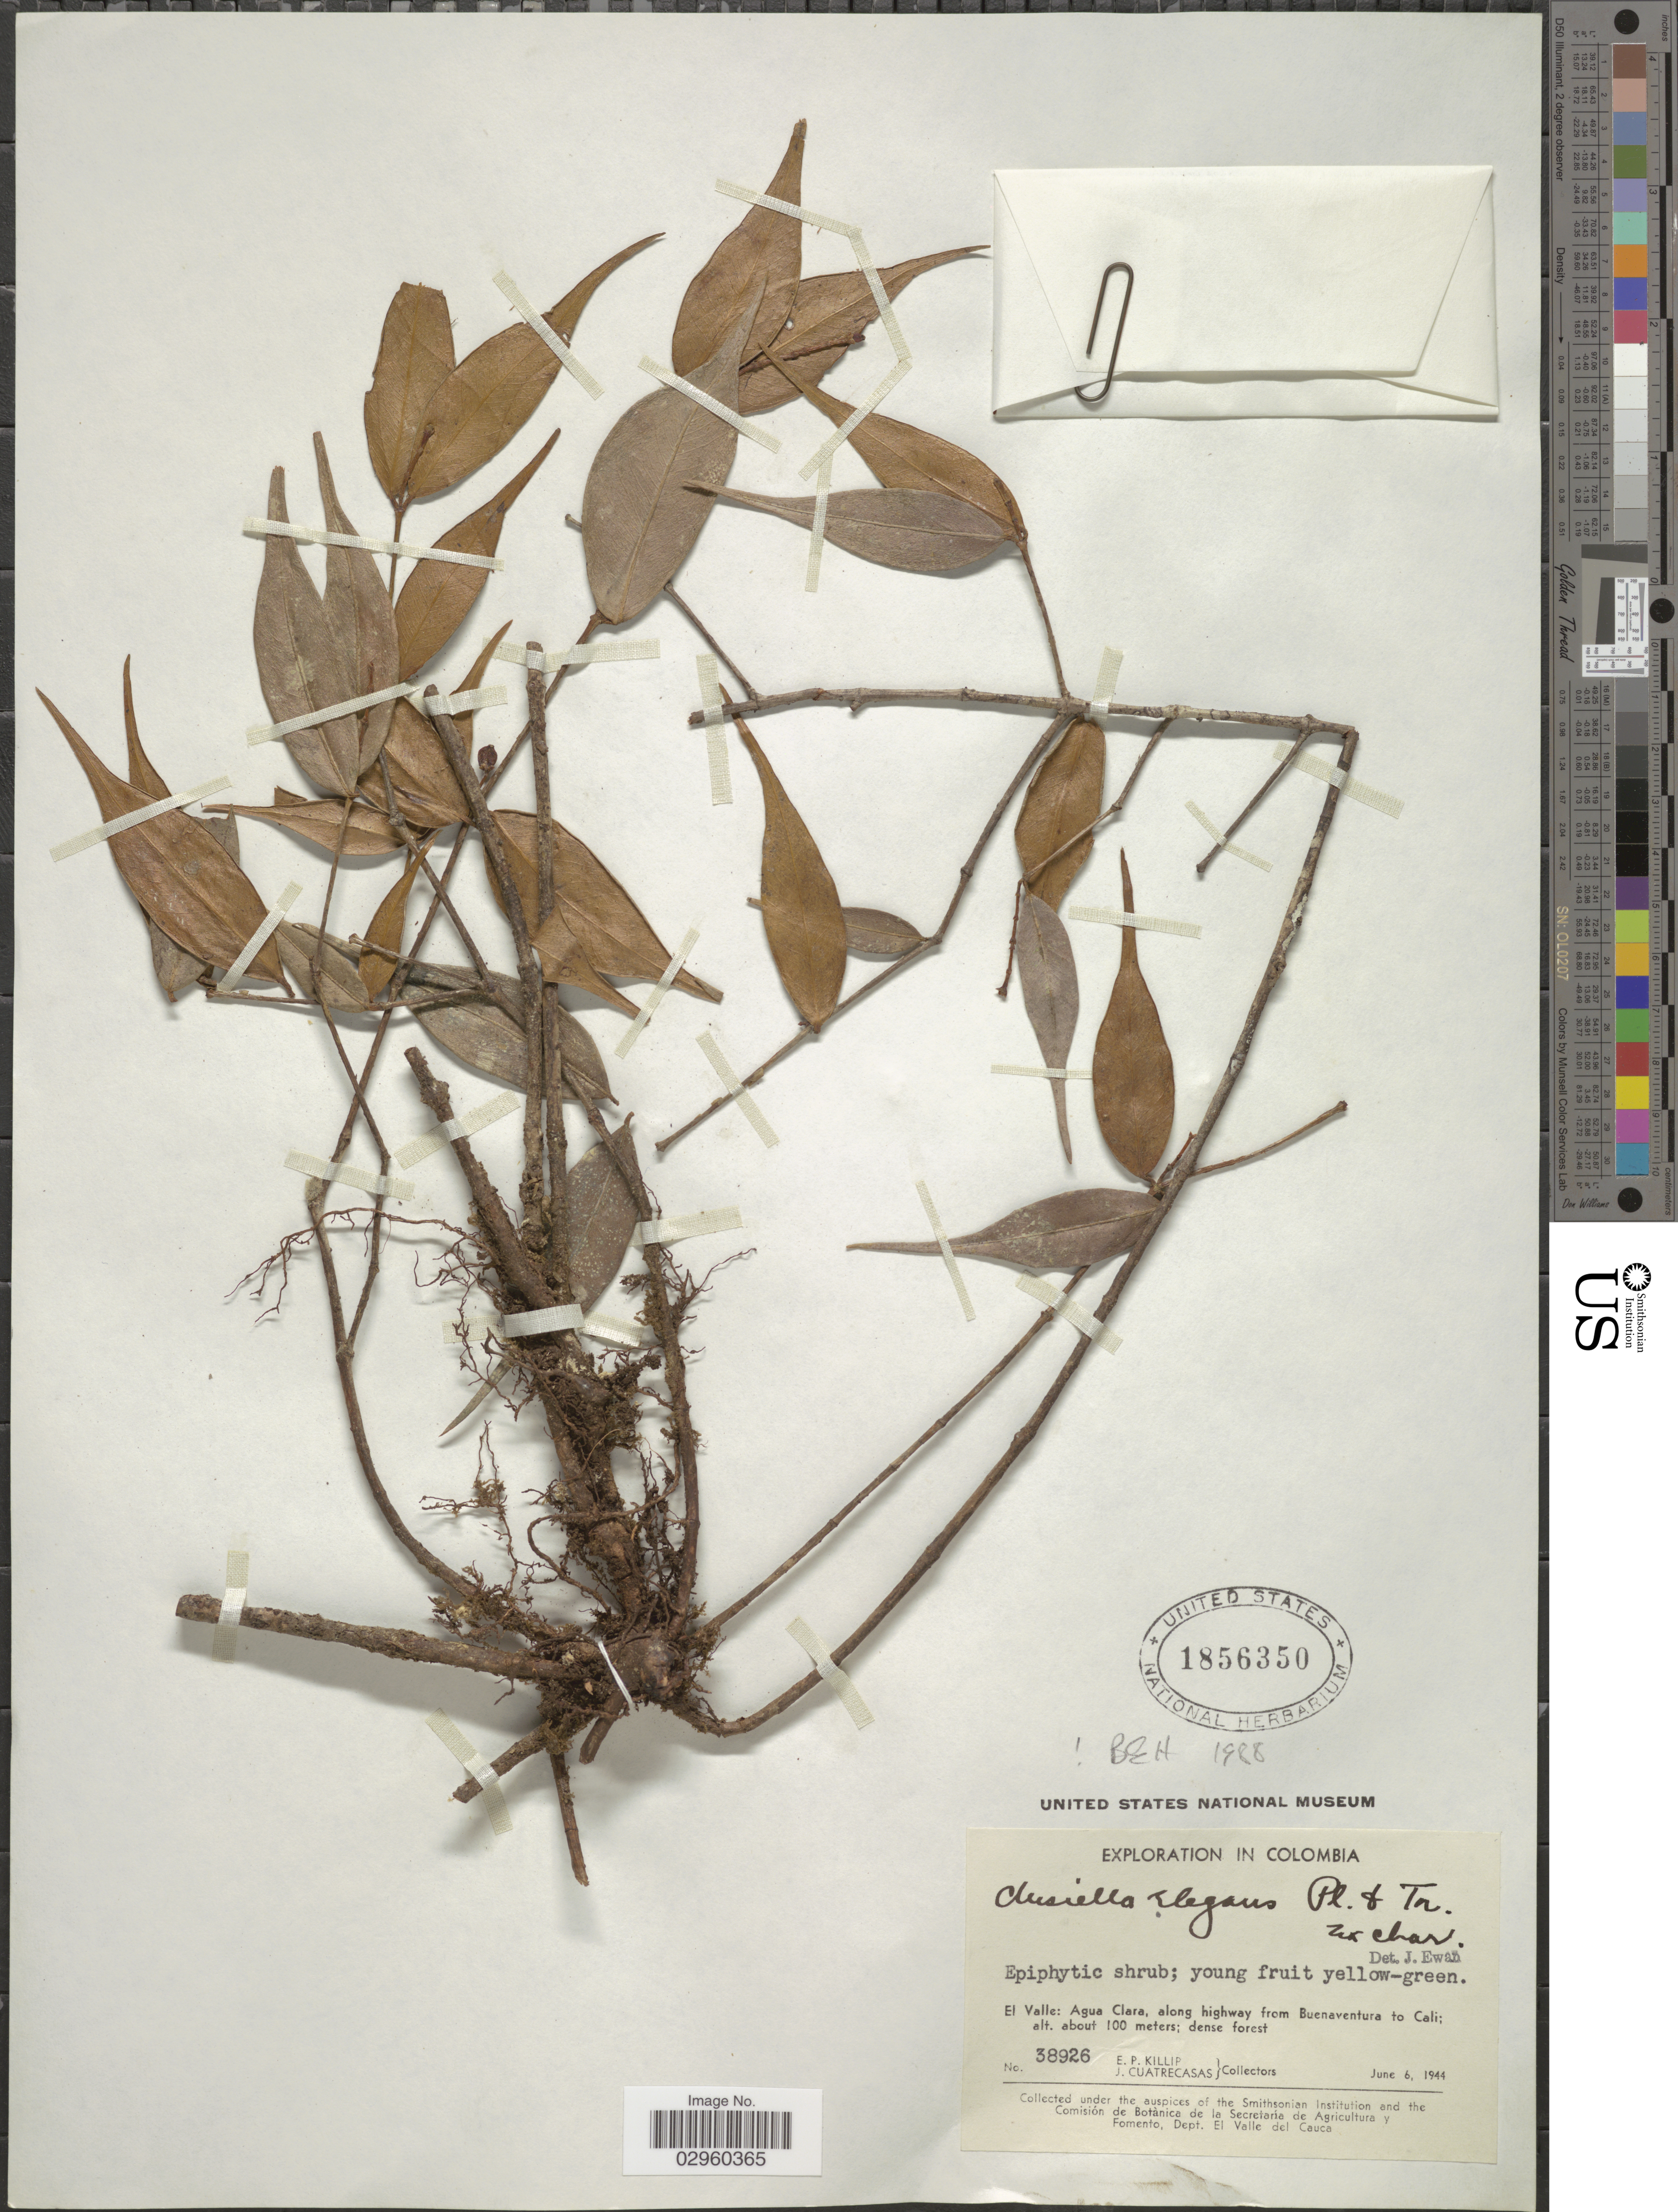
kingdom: Plantae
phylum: Tracheophyta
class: Magnoliopsida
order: Malpighiales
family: Calophyllaceae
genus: Clusiella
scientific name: Clusiella elegans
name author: Planch. & Triana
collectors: E. P. Killip & J. Cuatrecasas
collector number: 38926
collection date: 1944-06-06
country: Colombia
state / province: Valle del Cauca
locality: El Valle: Agua Clara, along highway from Buenaventura to Cali.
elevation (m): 100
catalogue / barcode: US 1856350